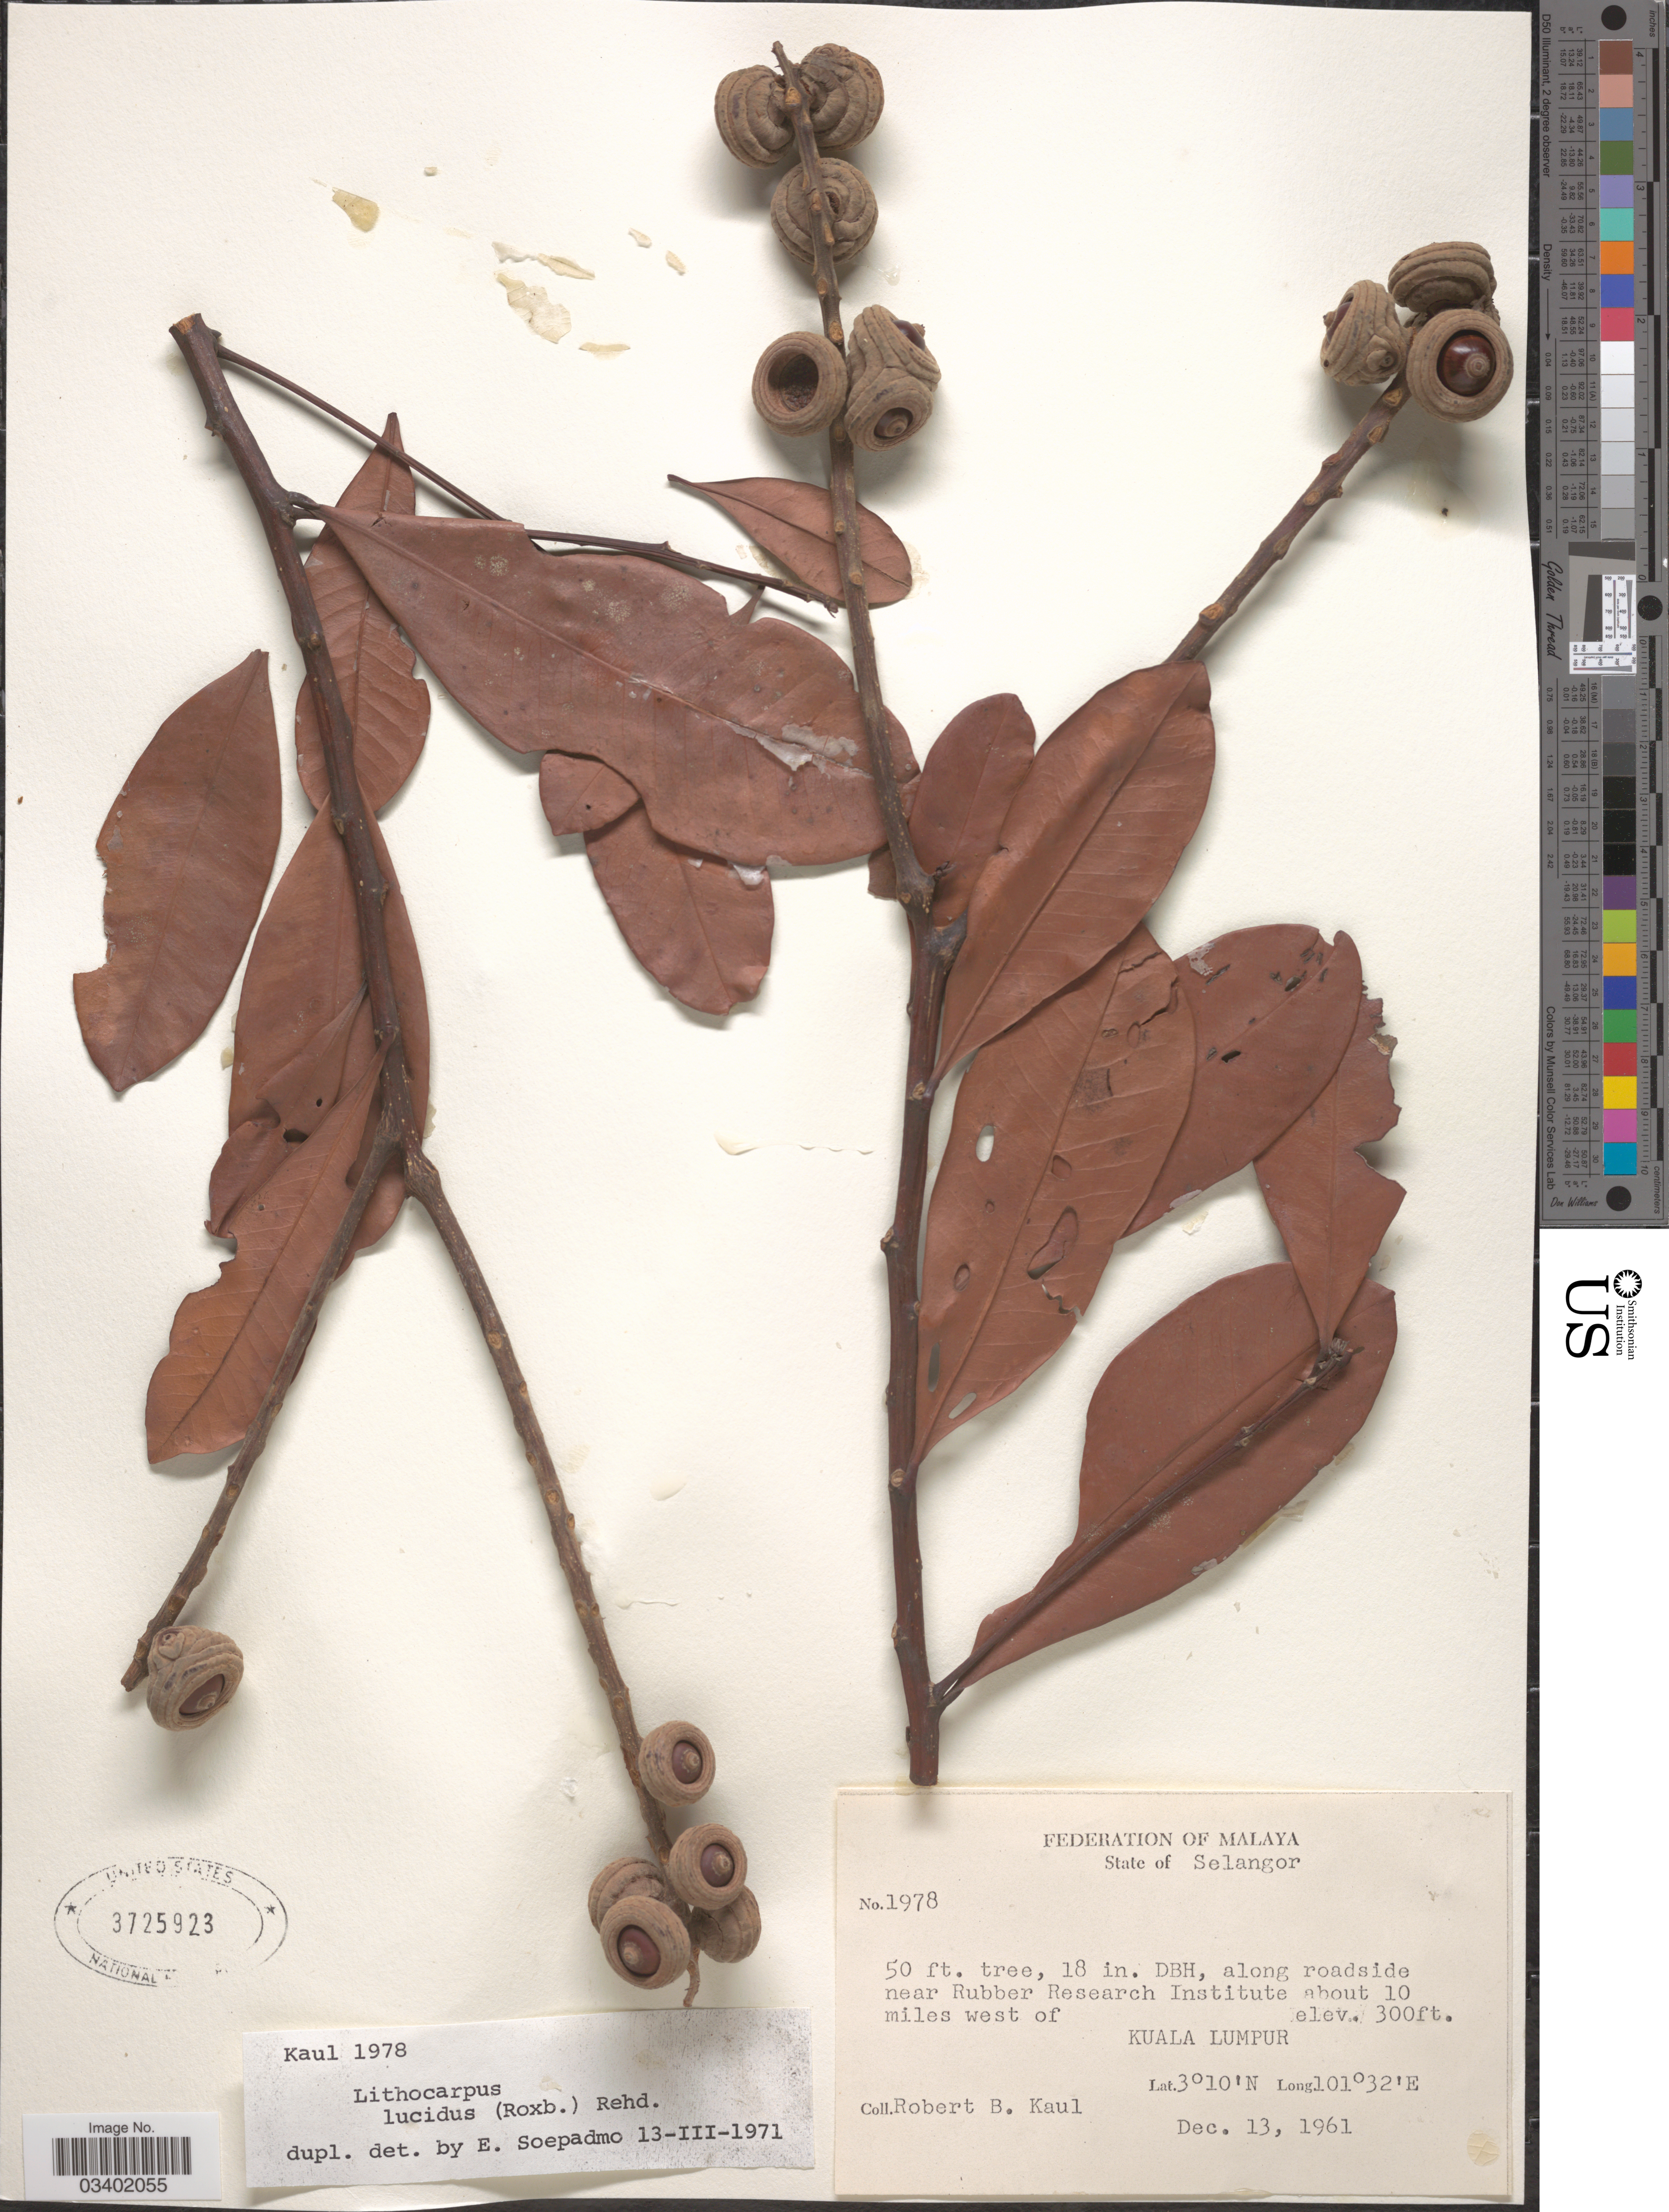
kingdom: Plantae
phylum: Tracheophyta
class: Magnoliopsida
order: Fagales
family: Fagaceae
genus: Lithocarpus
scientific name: Lithocarpus lucidus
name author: (Roxb.) Rehder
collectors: R. Kaul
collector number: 1978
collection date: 1961-12-13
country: Malaysia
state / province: Selangor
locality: Federation of Malaya. Along roadside near Rubber Research Institute about 10 miles west of Kuala Lumpur.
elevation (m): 91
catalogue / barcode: US 3725923